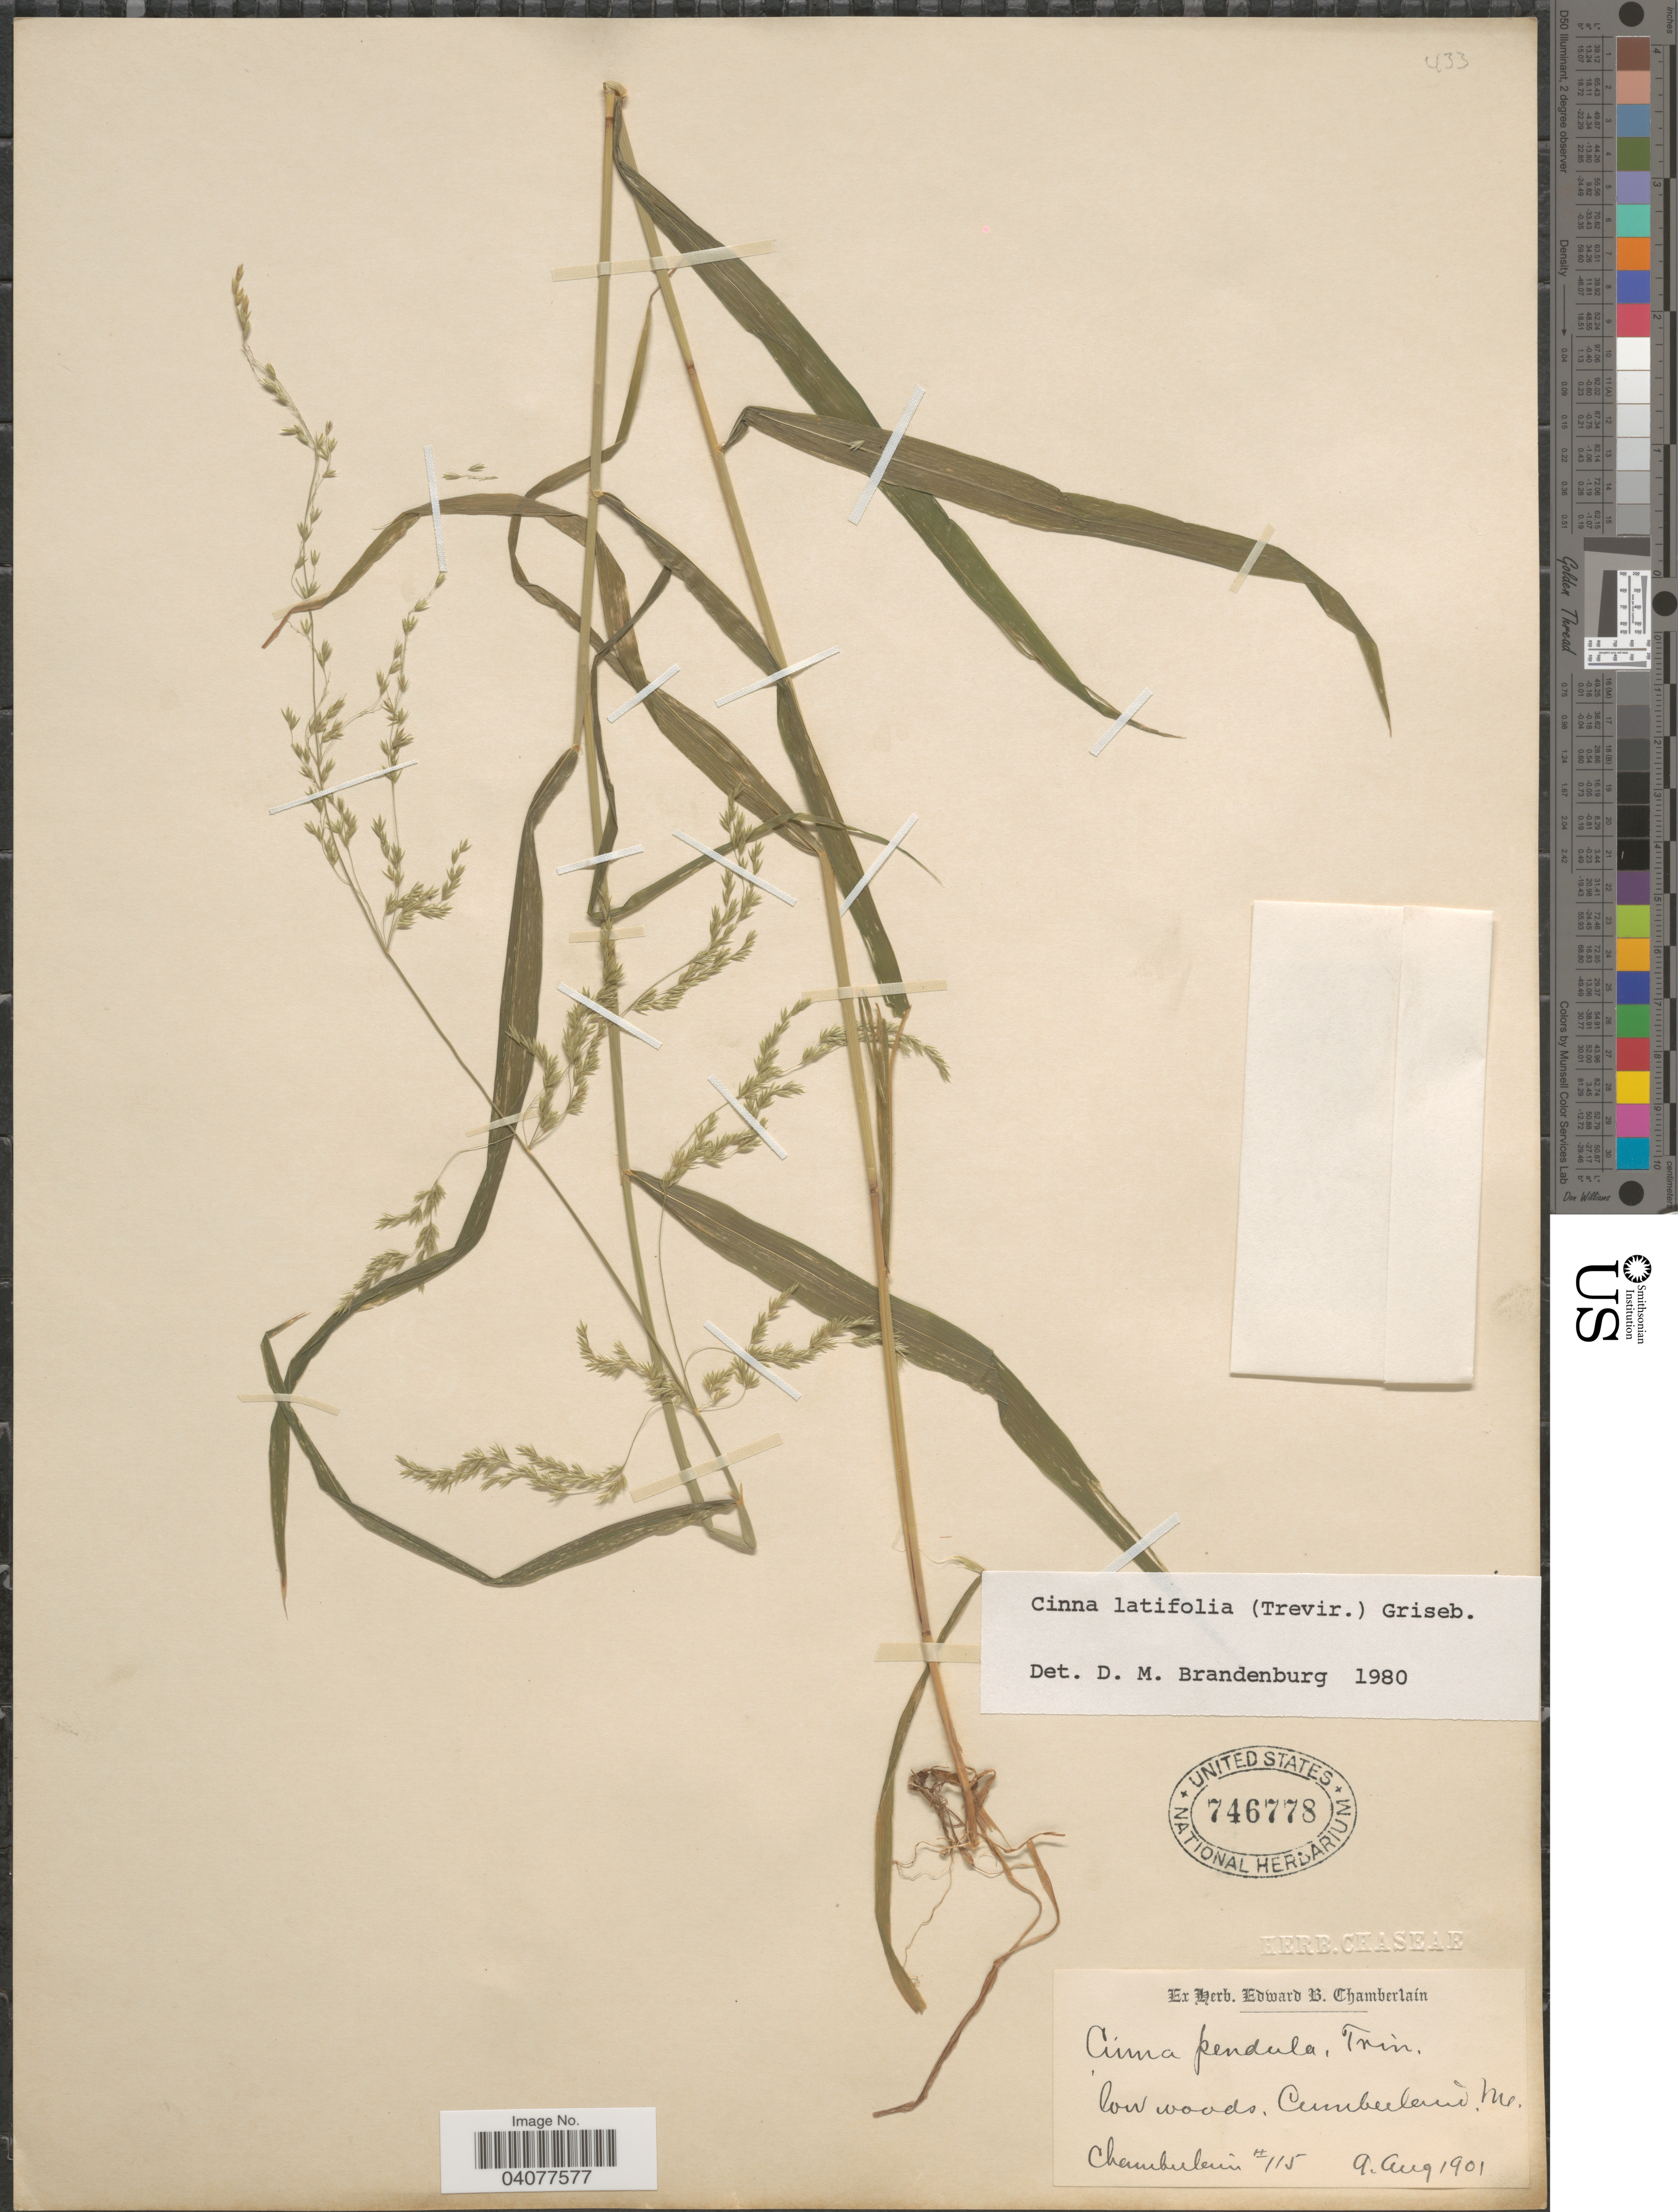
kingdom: Plantae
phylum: Tracheophyta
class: Liliopsida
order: Poales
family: Poaceae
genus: Cinna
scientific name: Cinna latifolia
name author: (Trevir. ex Goeppert) Griseb.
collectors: E. Chamberlain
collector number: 115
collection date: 1901-08-09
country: United States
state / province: Maine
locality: Low woods. Cumberland.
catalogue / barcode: US 746778